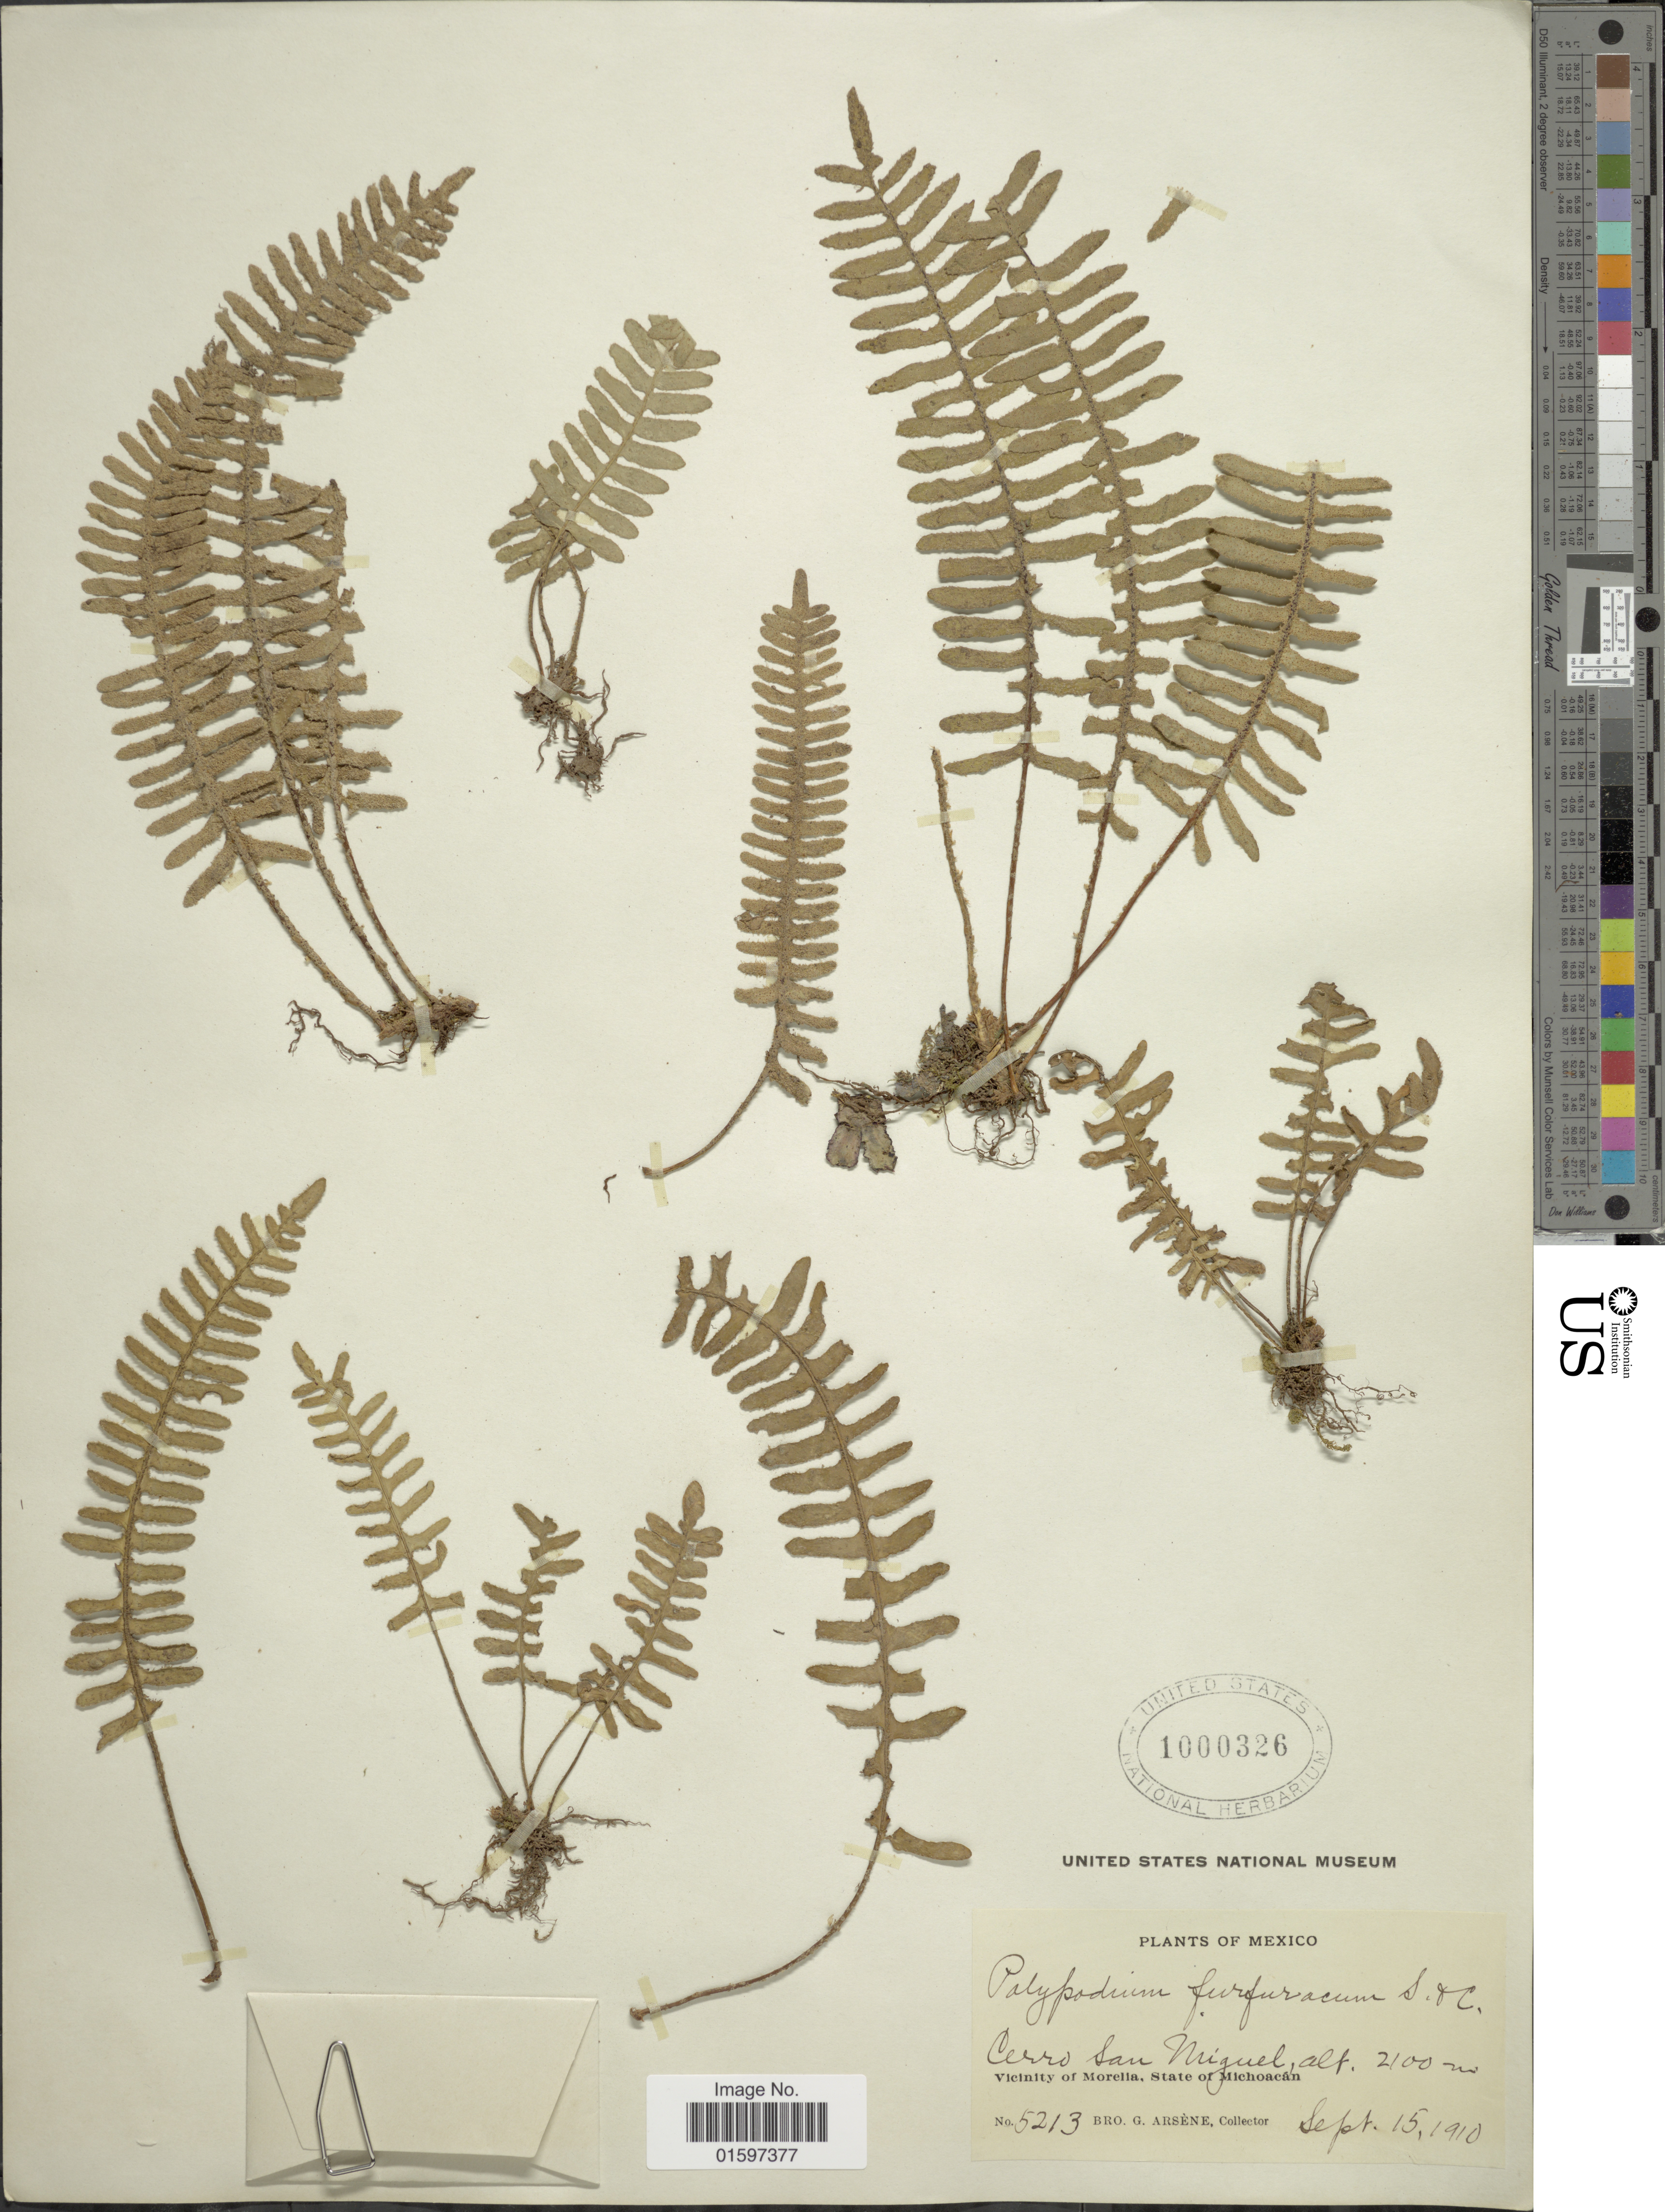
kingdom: Plantae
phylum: Tracheophyta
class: Polypodiopsida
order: Polypodiales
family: Polypodiaceae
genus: Pleopeltis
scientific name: Pleopeltis furfuracea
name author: (Schltdl. & Cham.) A.R. Sm. & Tejero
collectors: Bro. G. Arsène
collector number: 5213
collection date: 1910-09-15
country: Mexico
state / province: Michoacán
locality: Cerro San Miguel, Vicinity of Morelia, State of Michoacán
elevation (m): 2100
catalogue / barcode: US 1000326